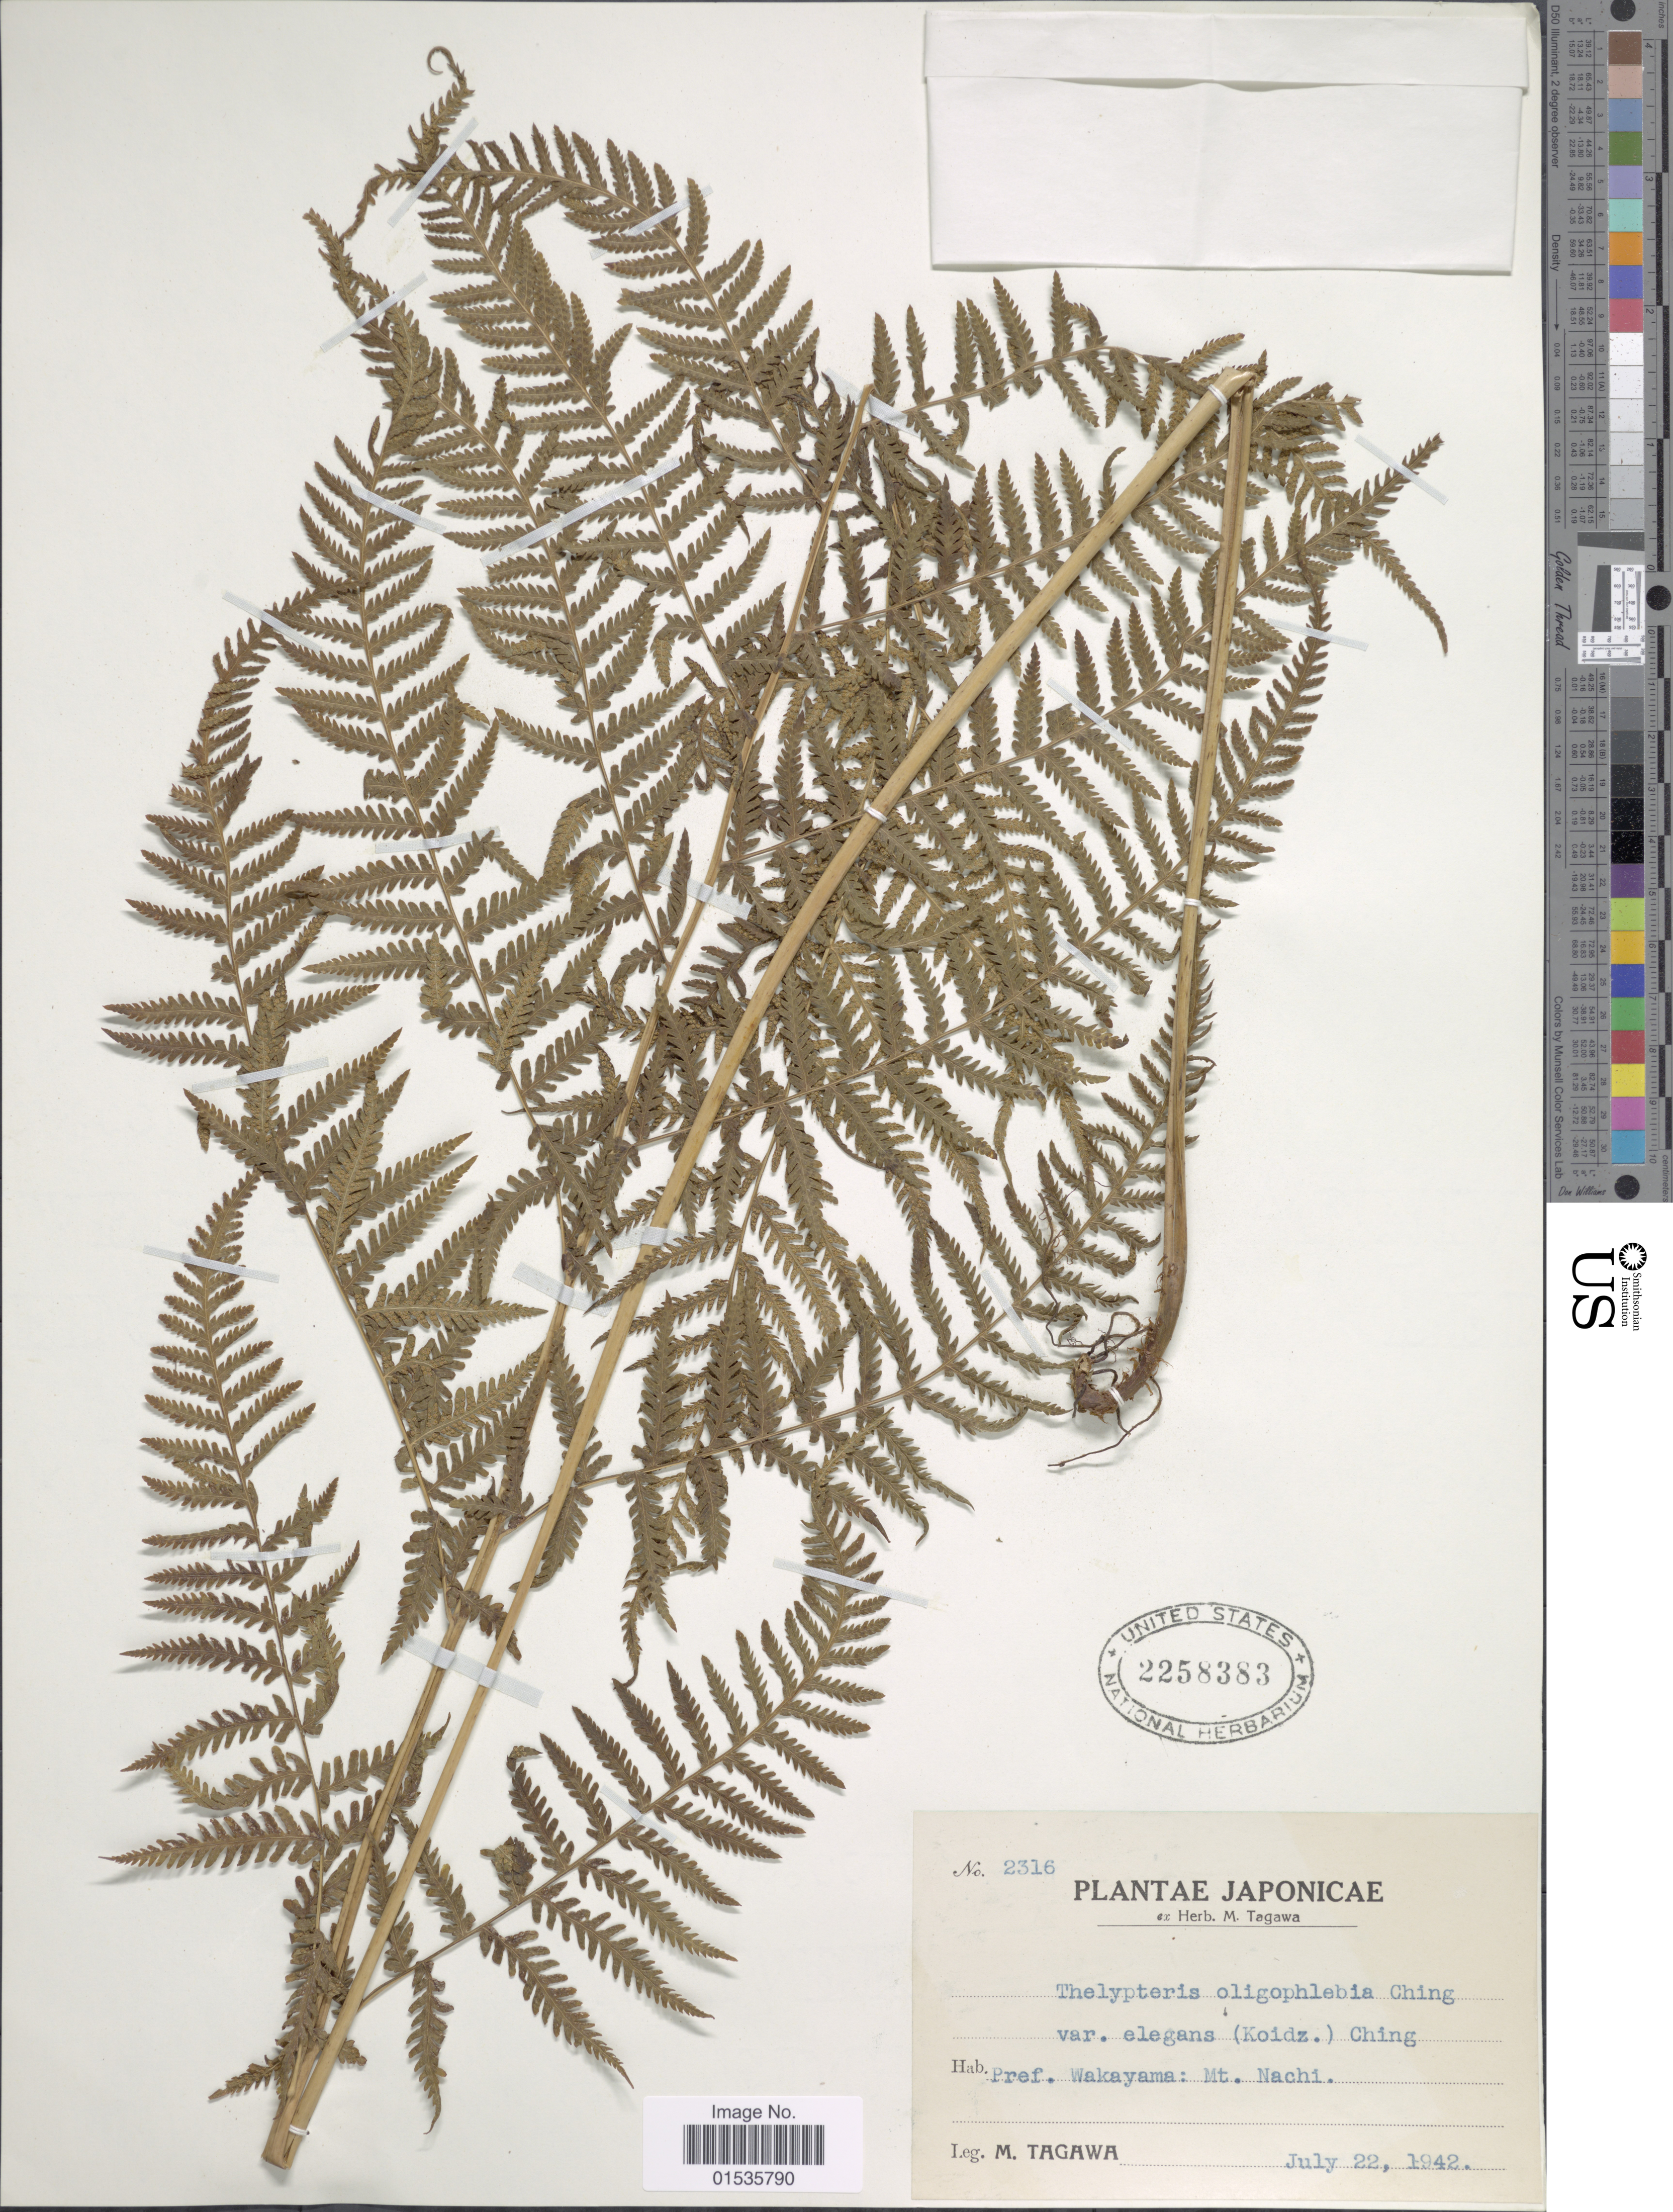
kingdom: Plantae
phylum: Tracheophyta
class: Polypodiopsida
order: Polypodiales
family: Thelypteridaceae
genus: Macrothelypteris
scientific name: Macrothelypteris oligophlebia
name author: (Baker) Ching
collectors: M. Tagawa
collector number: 2316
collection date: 1942-07-22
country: Japan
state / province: Wakayama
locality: Japonicae, Pref. Wakayama: Mt. Nachi.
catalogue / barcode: US 2258383